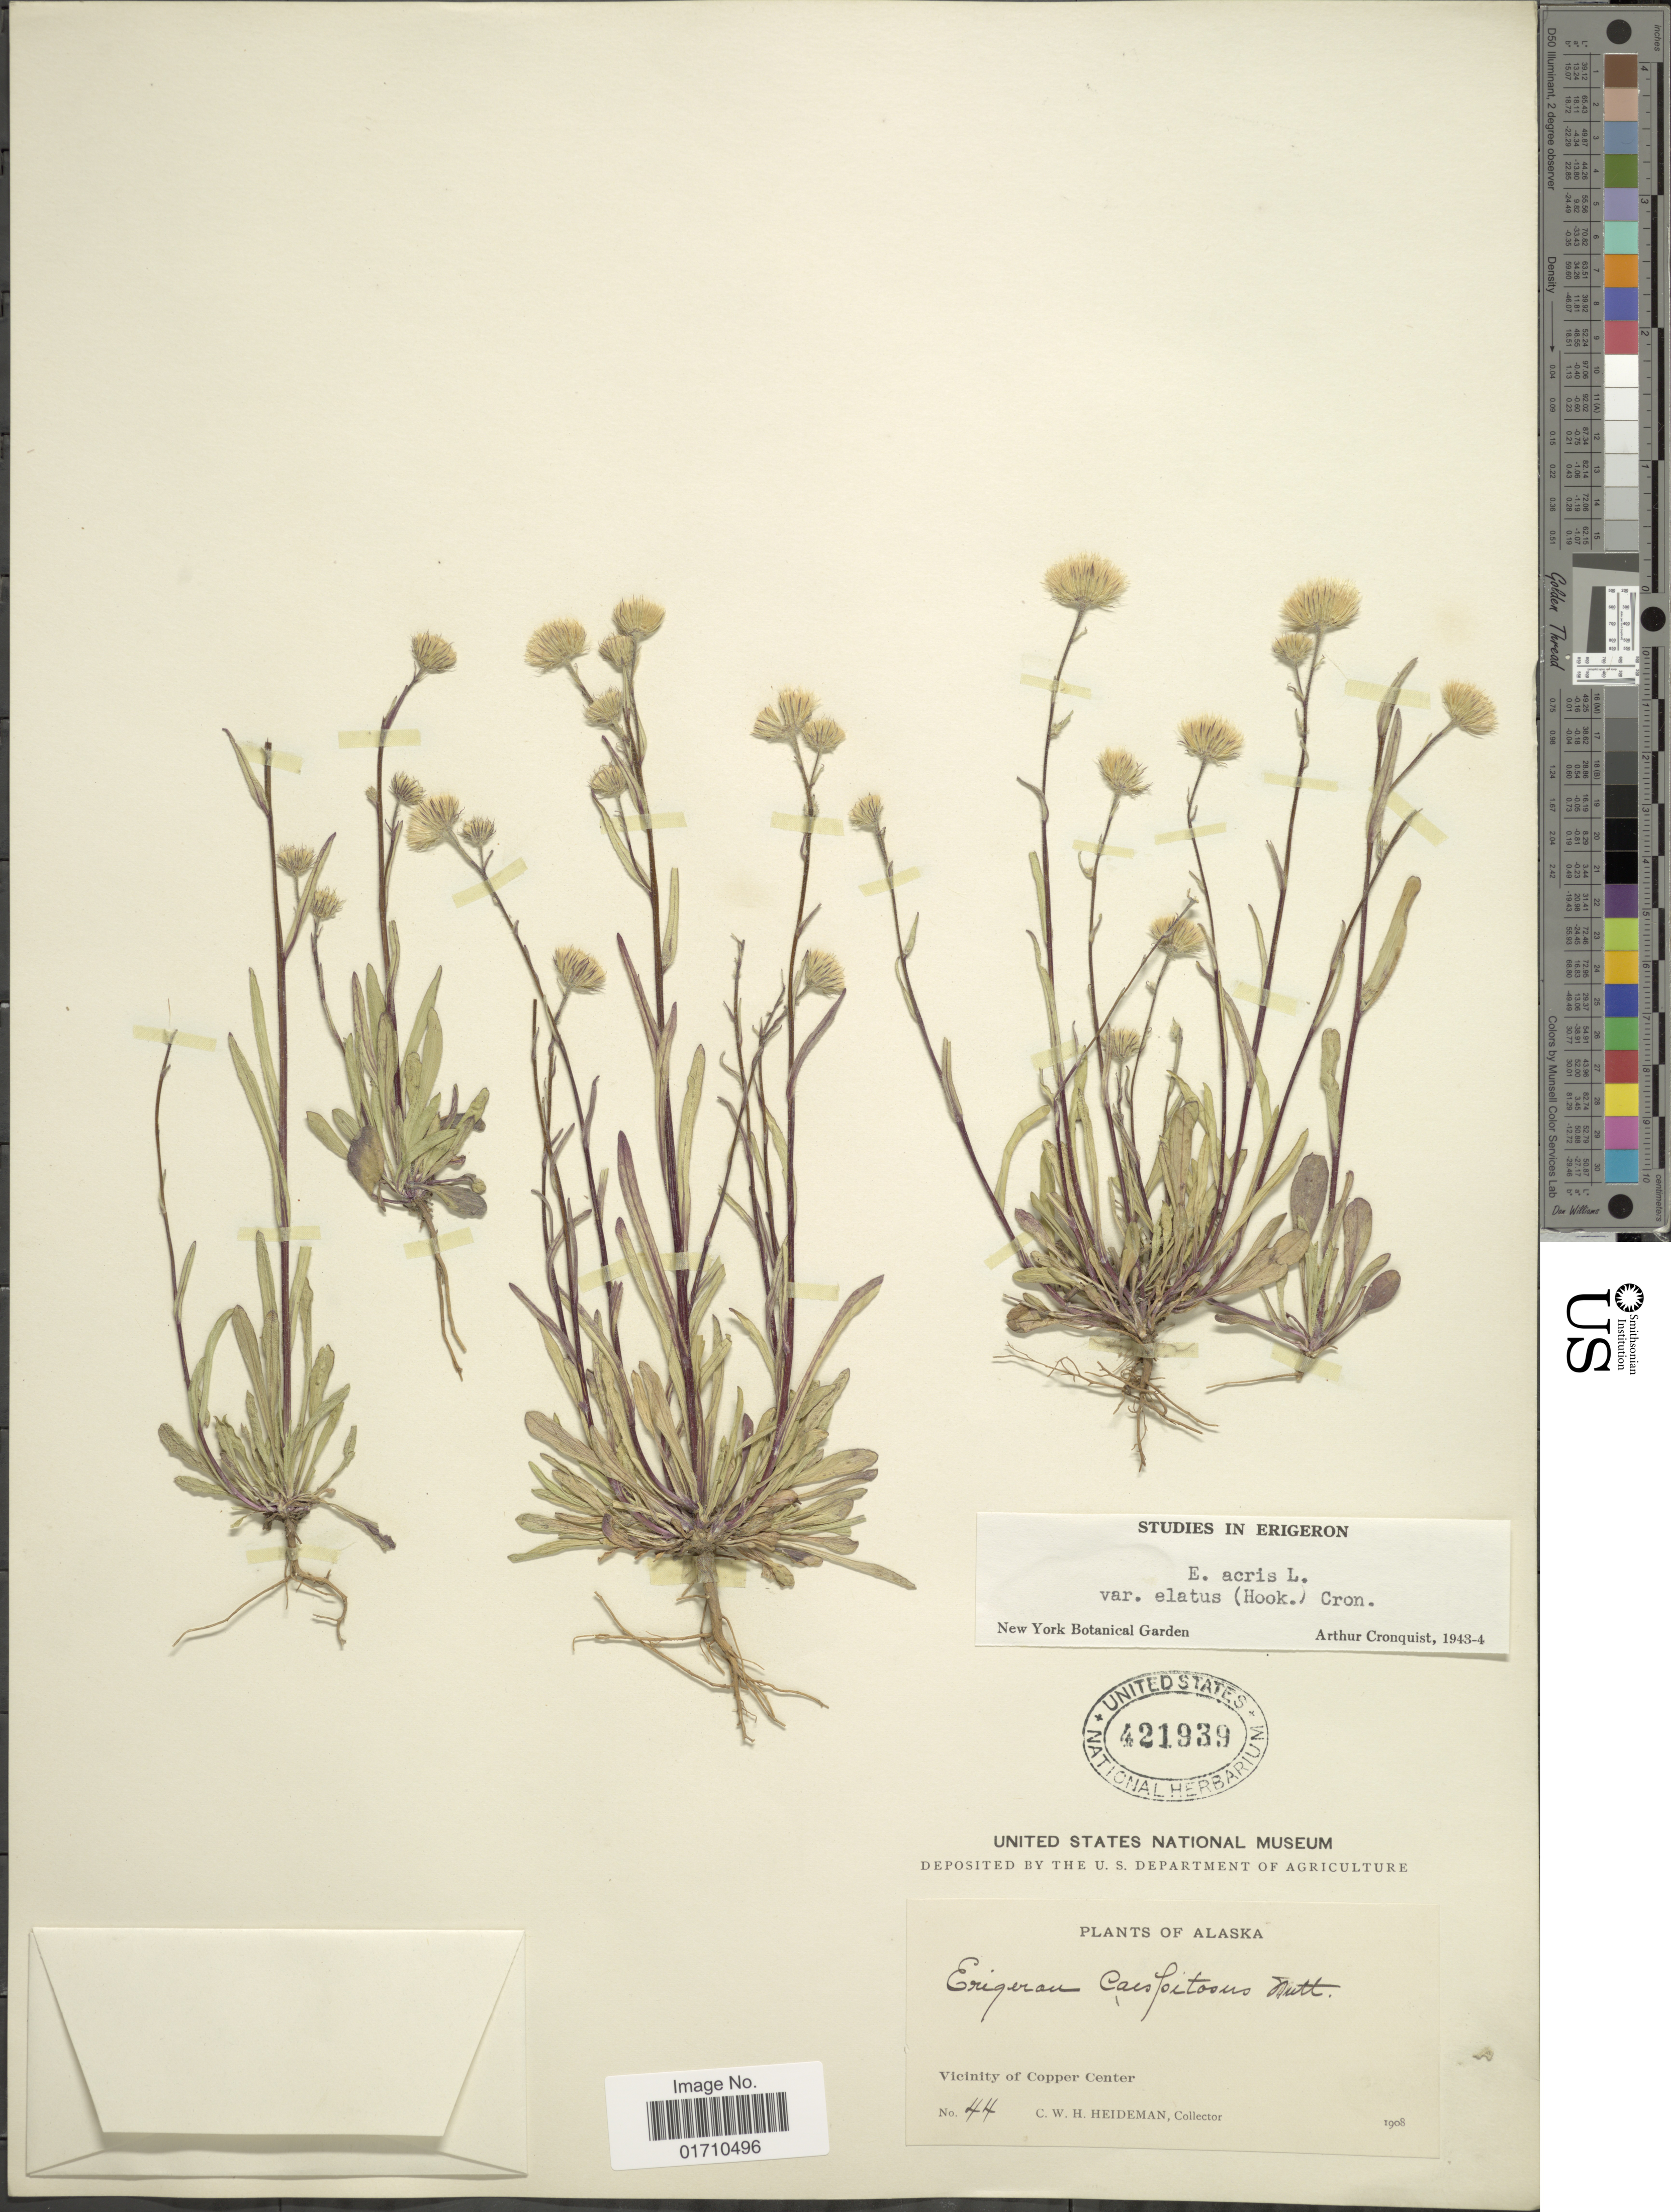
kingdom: Plantae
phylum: Tracheophyta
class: Magnoliopsida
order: Asterales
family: Asteraceae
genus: Erigeron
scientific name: Erigeron acris var. elatus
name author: (Hook.) Cronq.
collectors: C. Heideman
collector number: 44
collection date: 1908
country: United States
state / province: Alaska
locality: Vicinity of Copper Center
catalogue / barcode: US 421939